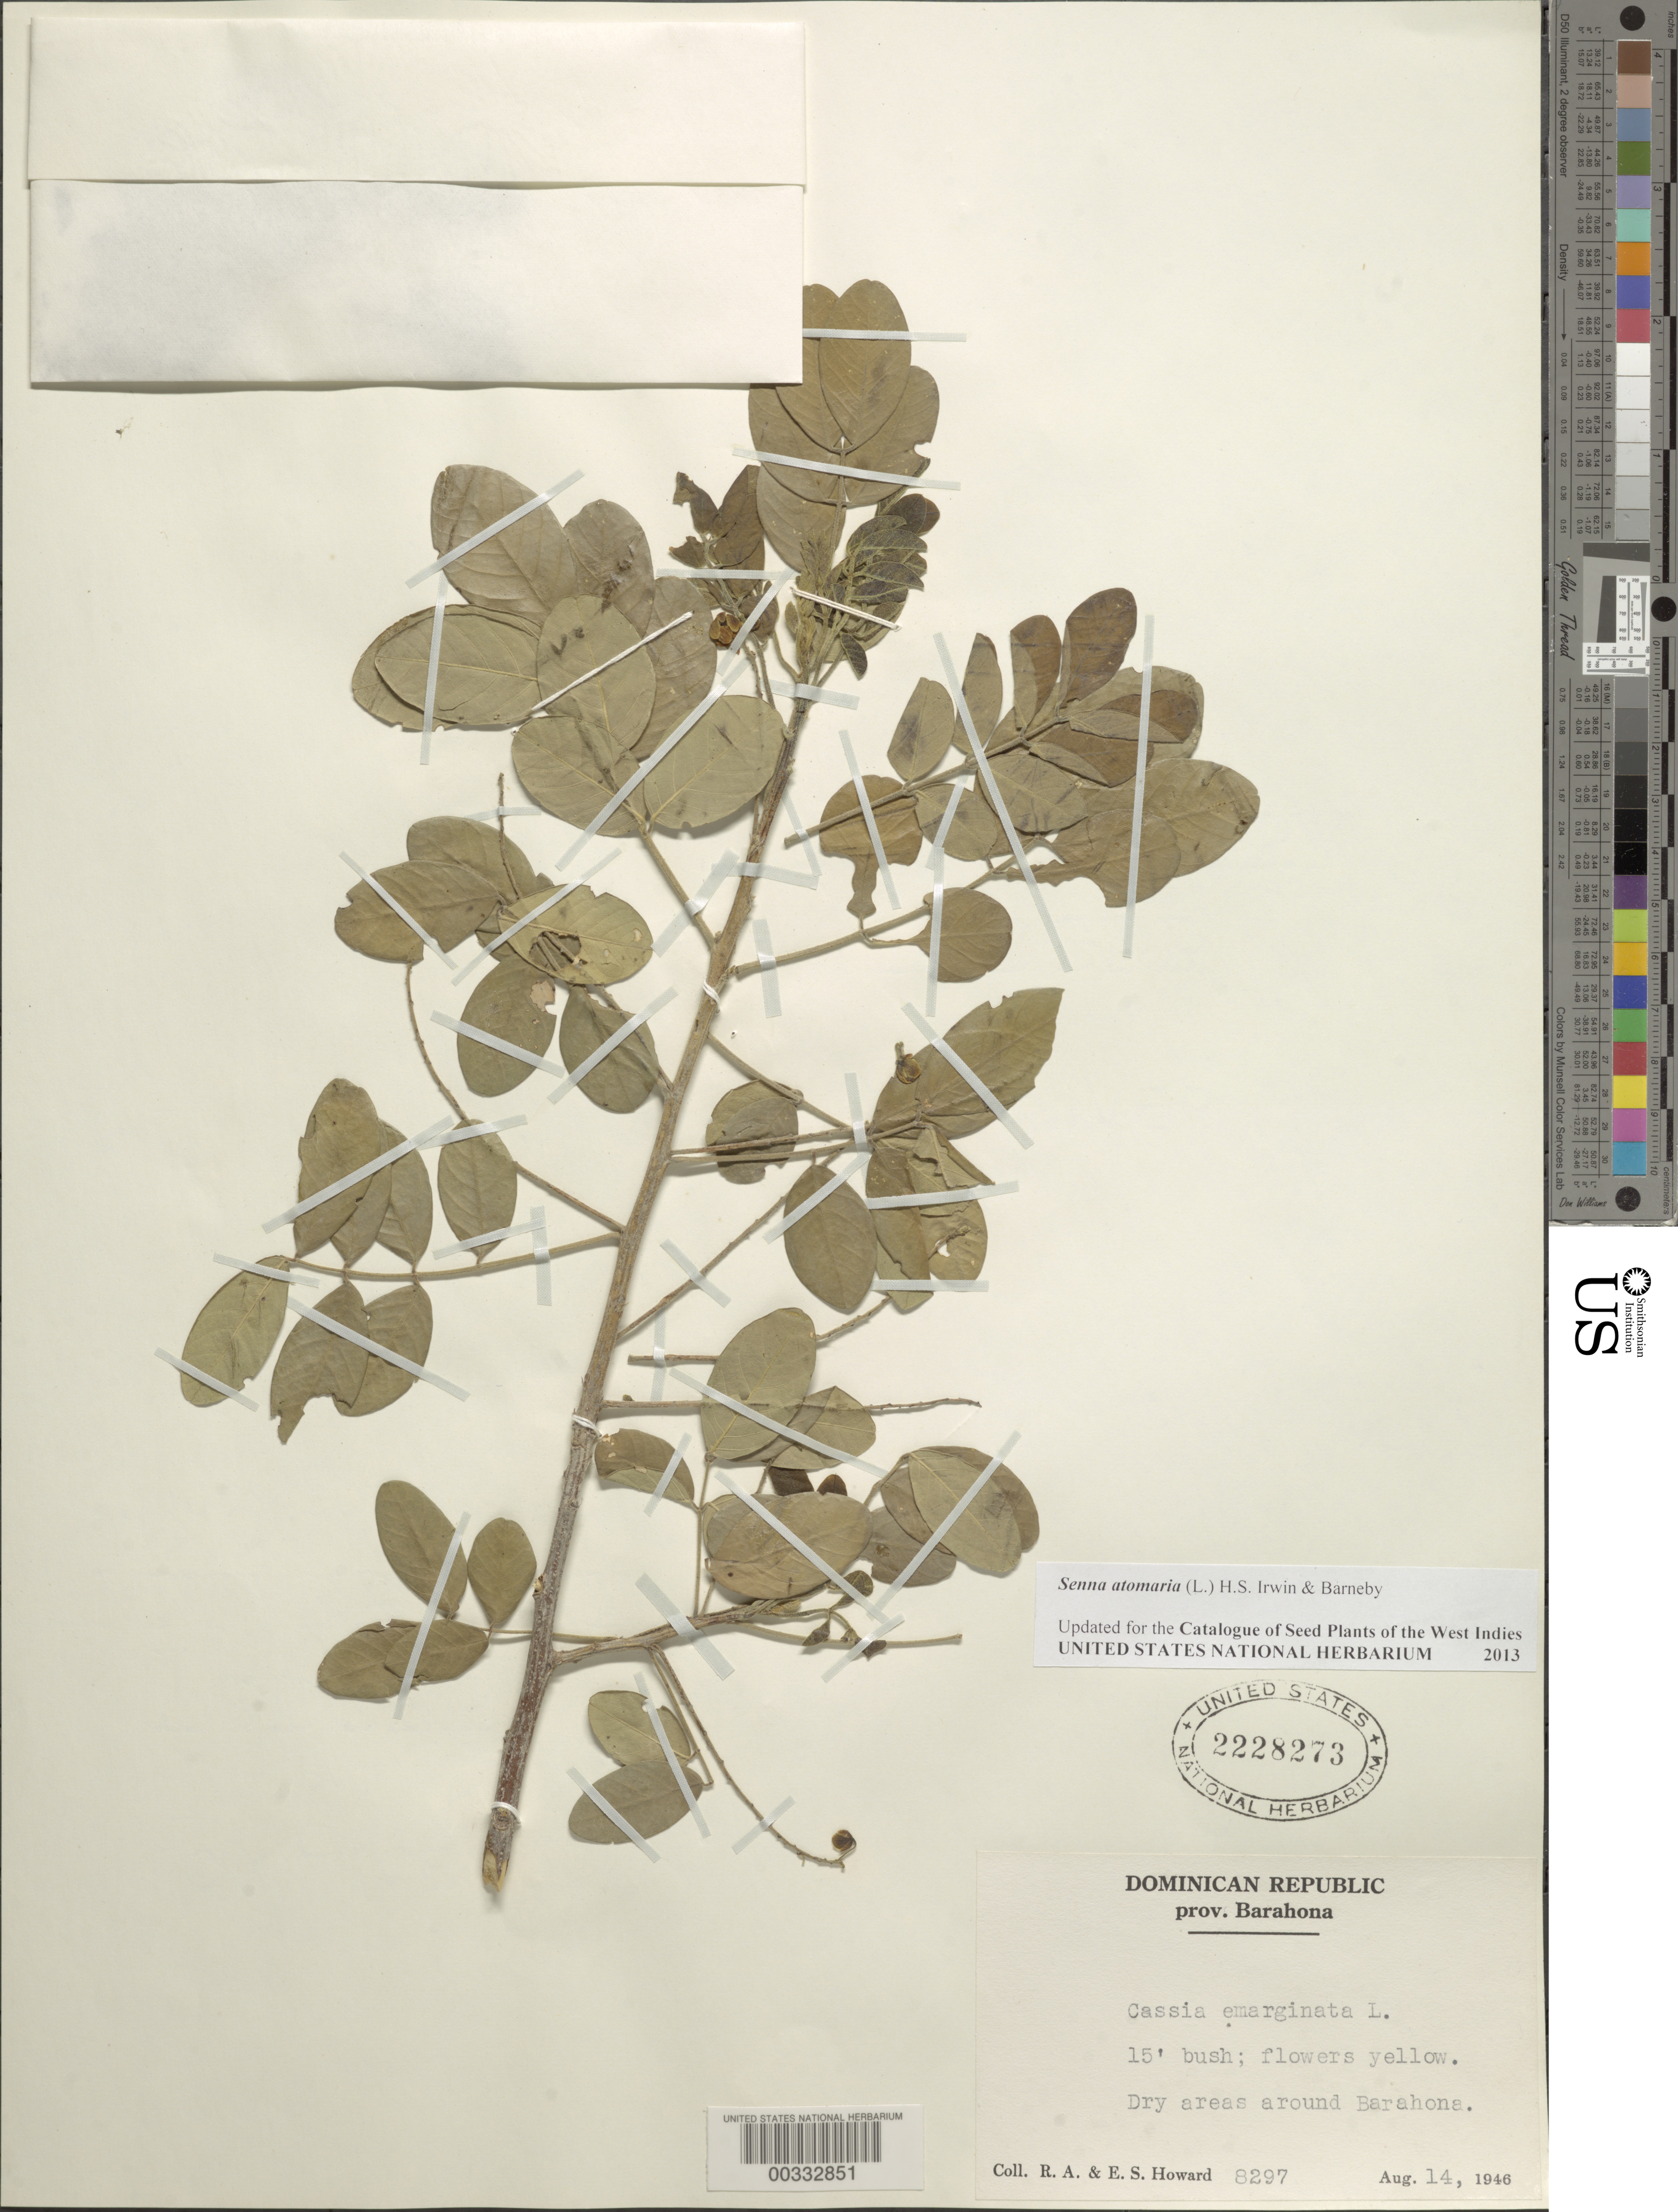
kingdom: Plantae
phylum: Tracheophyta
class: Magnoliopsida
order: Fabales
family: Fabaceae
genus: Senna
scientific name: Senna atomaria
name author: (L.) H.S. Irwin & Barneby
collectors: R. A. Howard & E. S. Howard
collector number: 8297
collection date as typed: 14 Aug 1946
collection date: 1946-08-14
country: Dominican Republic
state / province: Barahona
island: Hispaniola Island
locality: Around barahona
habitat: Dry areas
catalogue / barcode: US 2228273